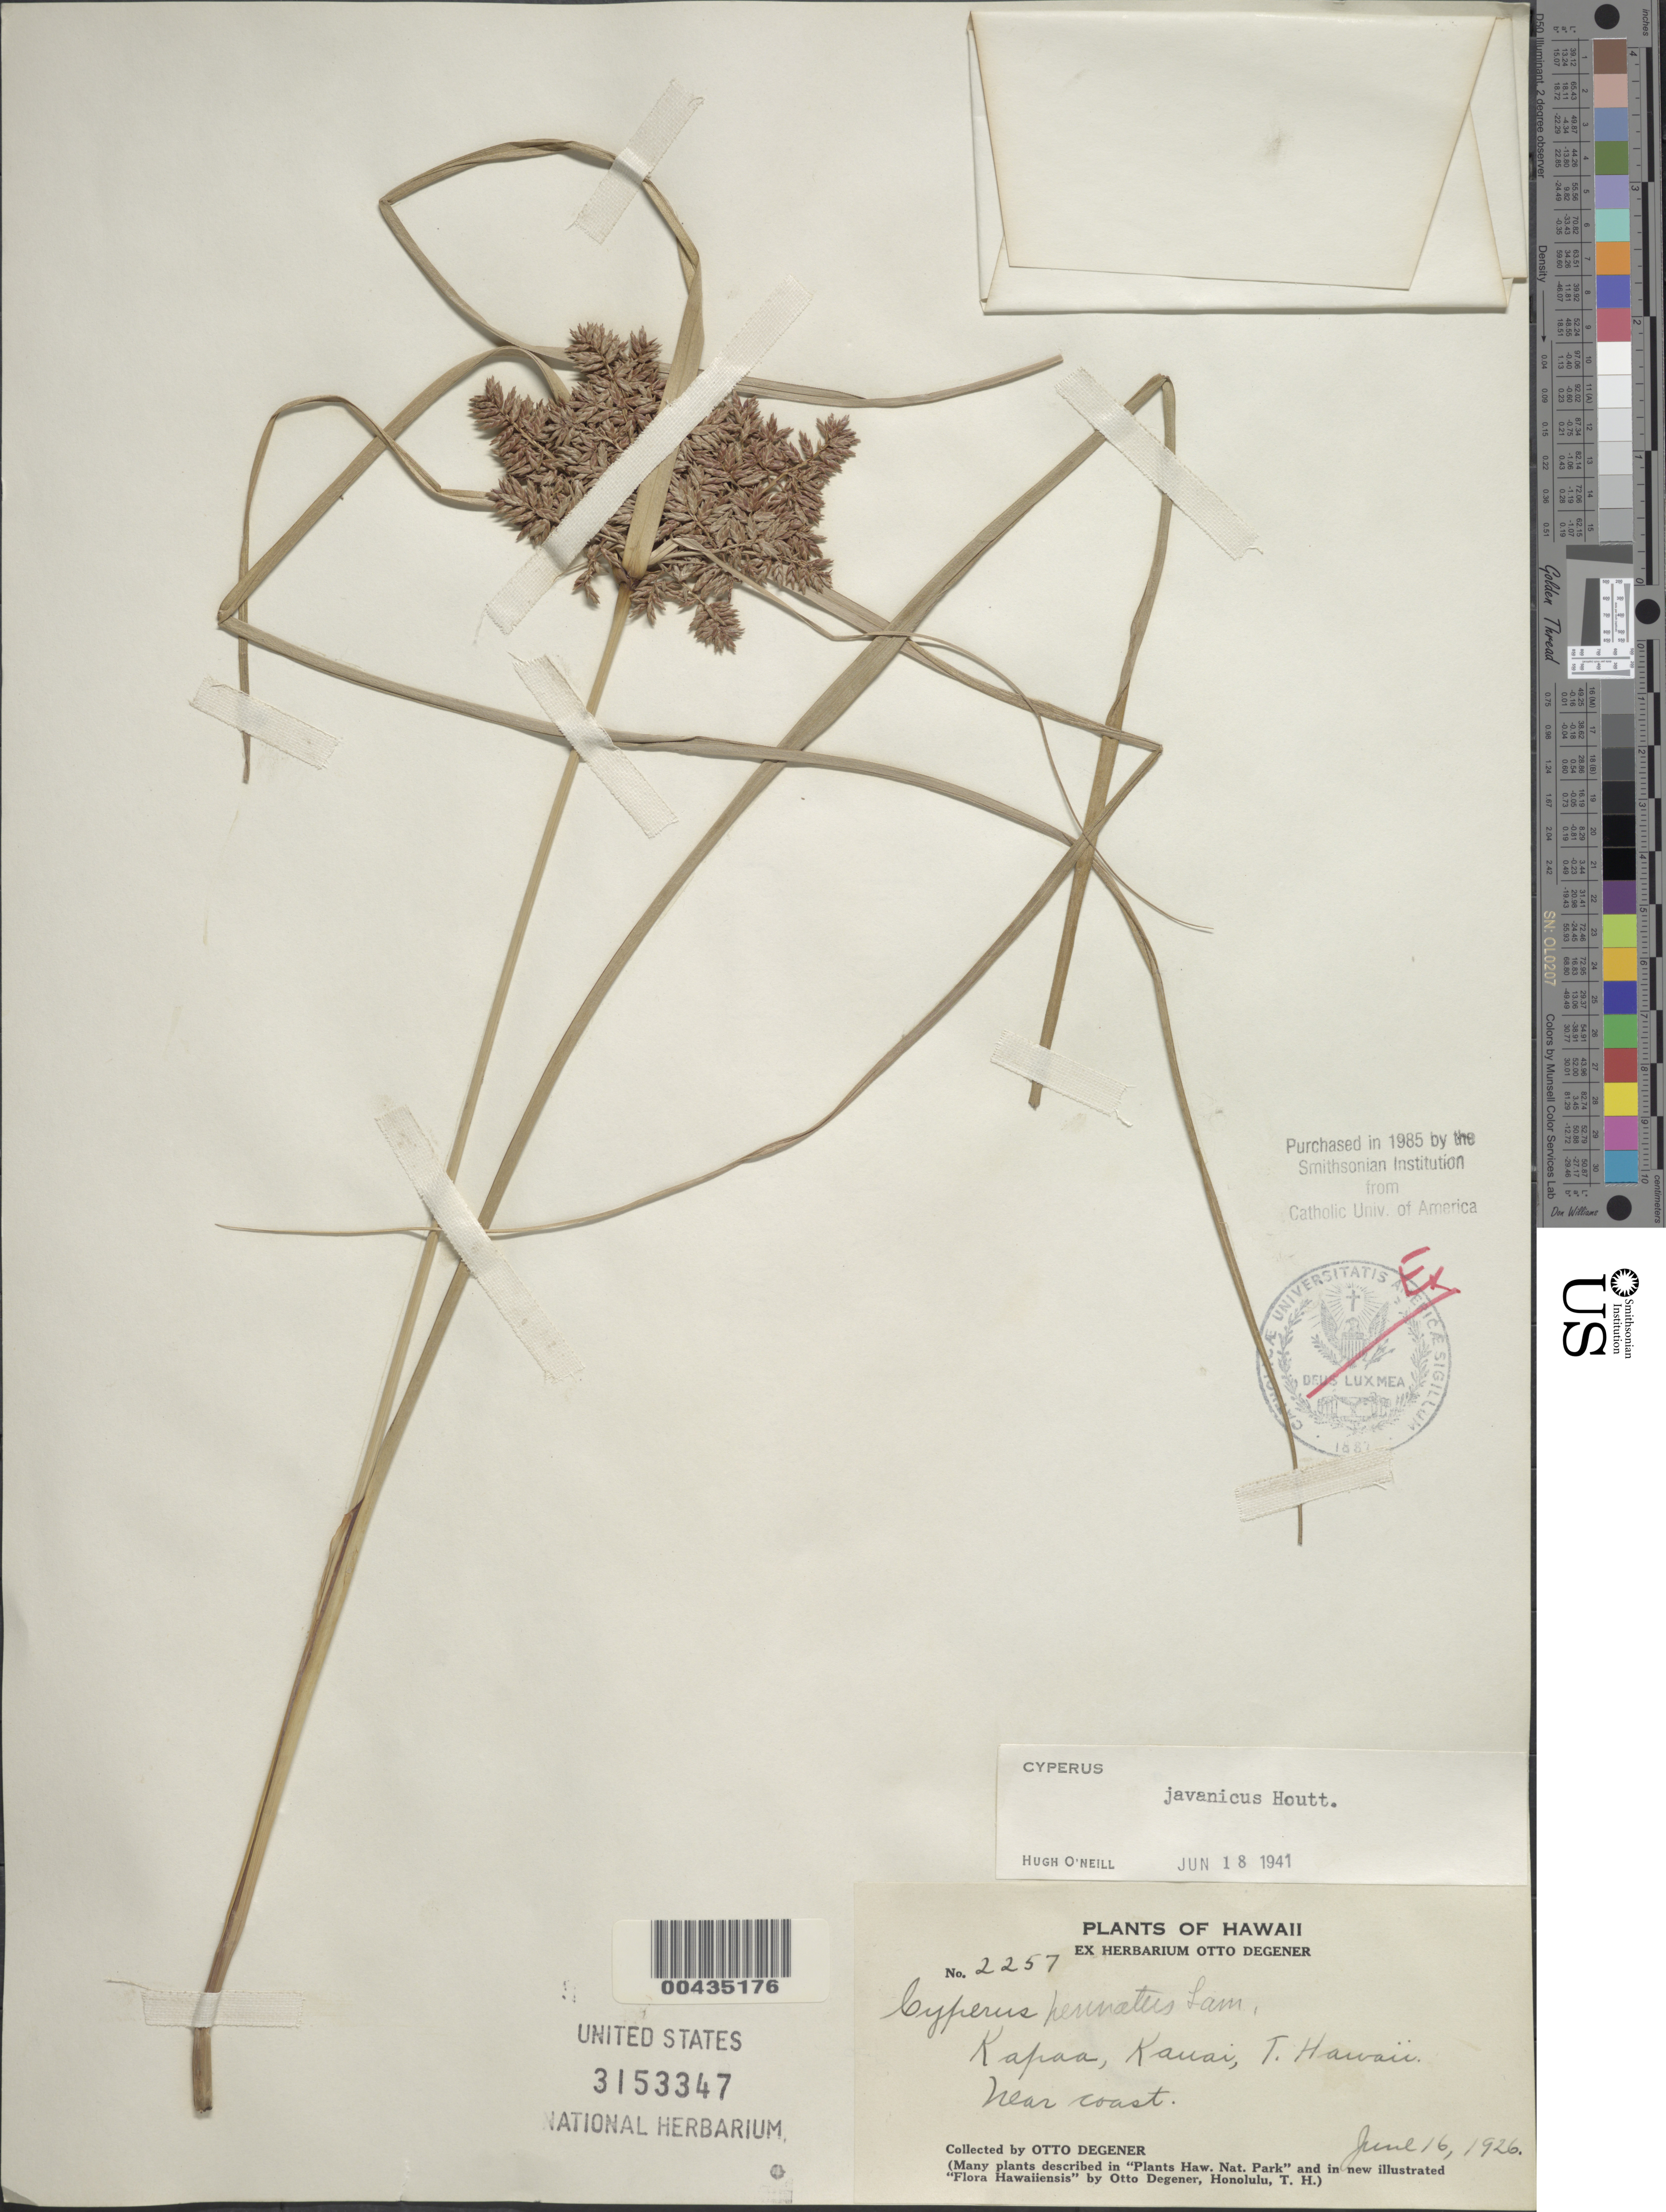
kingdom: Plantae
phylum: Tracheophyta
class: Liliopsida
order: Poales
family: Cyperaceae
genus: Cyperus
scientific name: Cyperus javanicus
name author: Houtt.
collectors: O. Degener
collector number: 2257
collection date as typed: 16 Jun 1926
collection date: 1926-06-16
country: United States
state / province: Hawaii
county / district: Kauai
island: Kaua'i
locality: Kapaa, near coast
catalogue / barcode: US 3153347